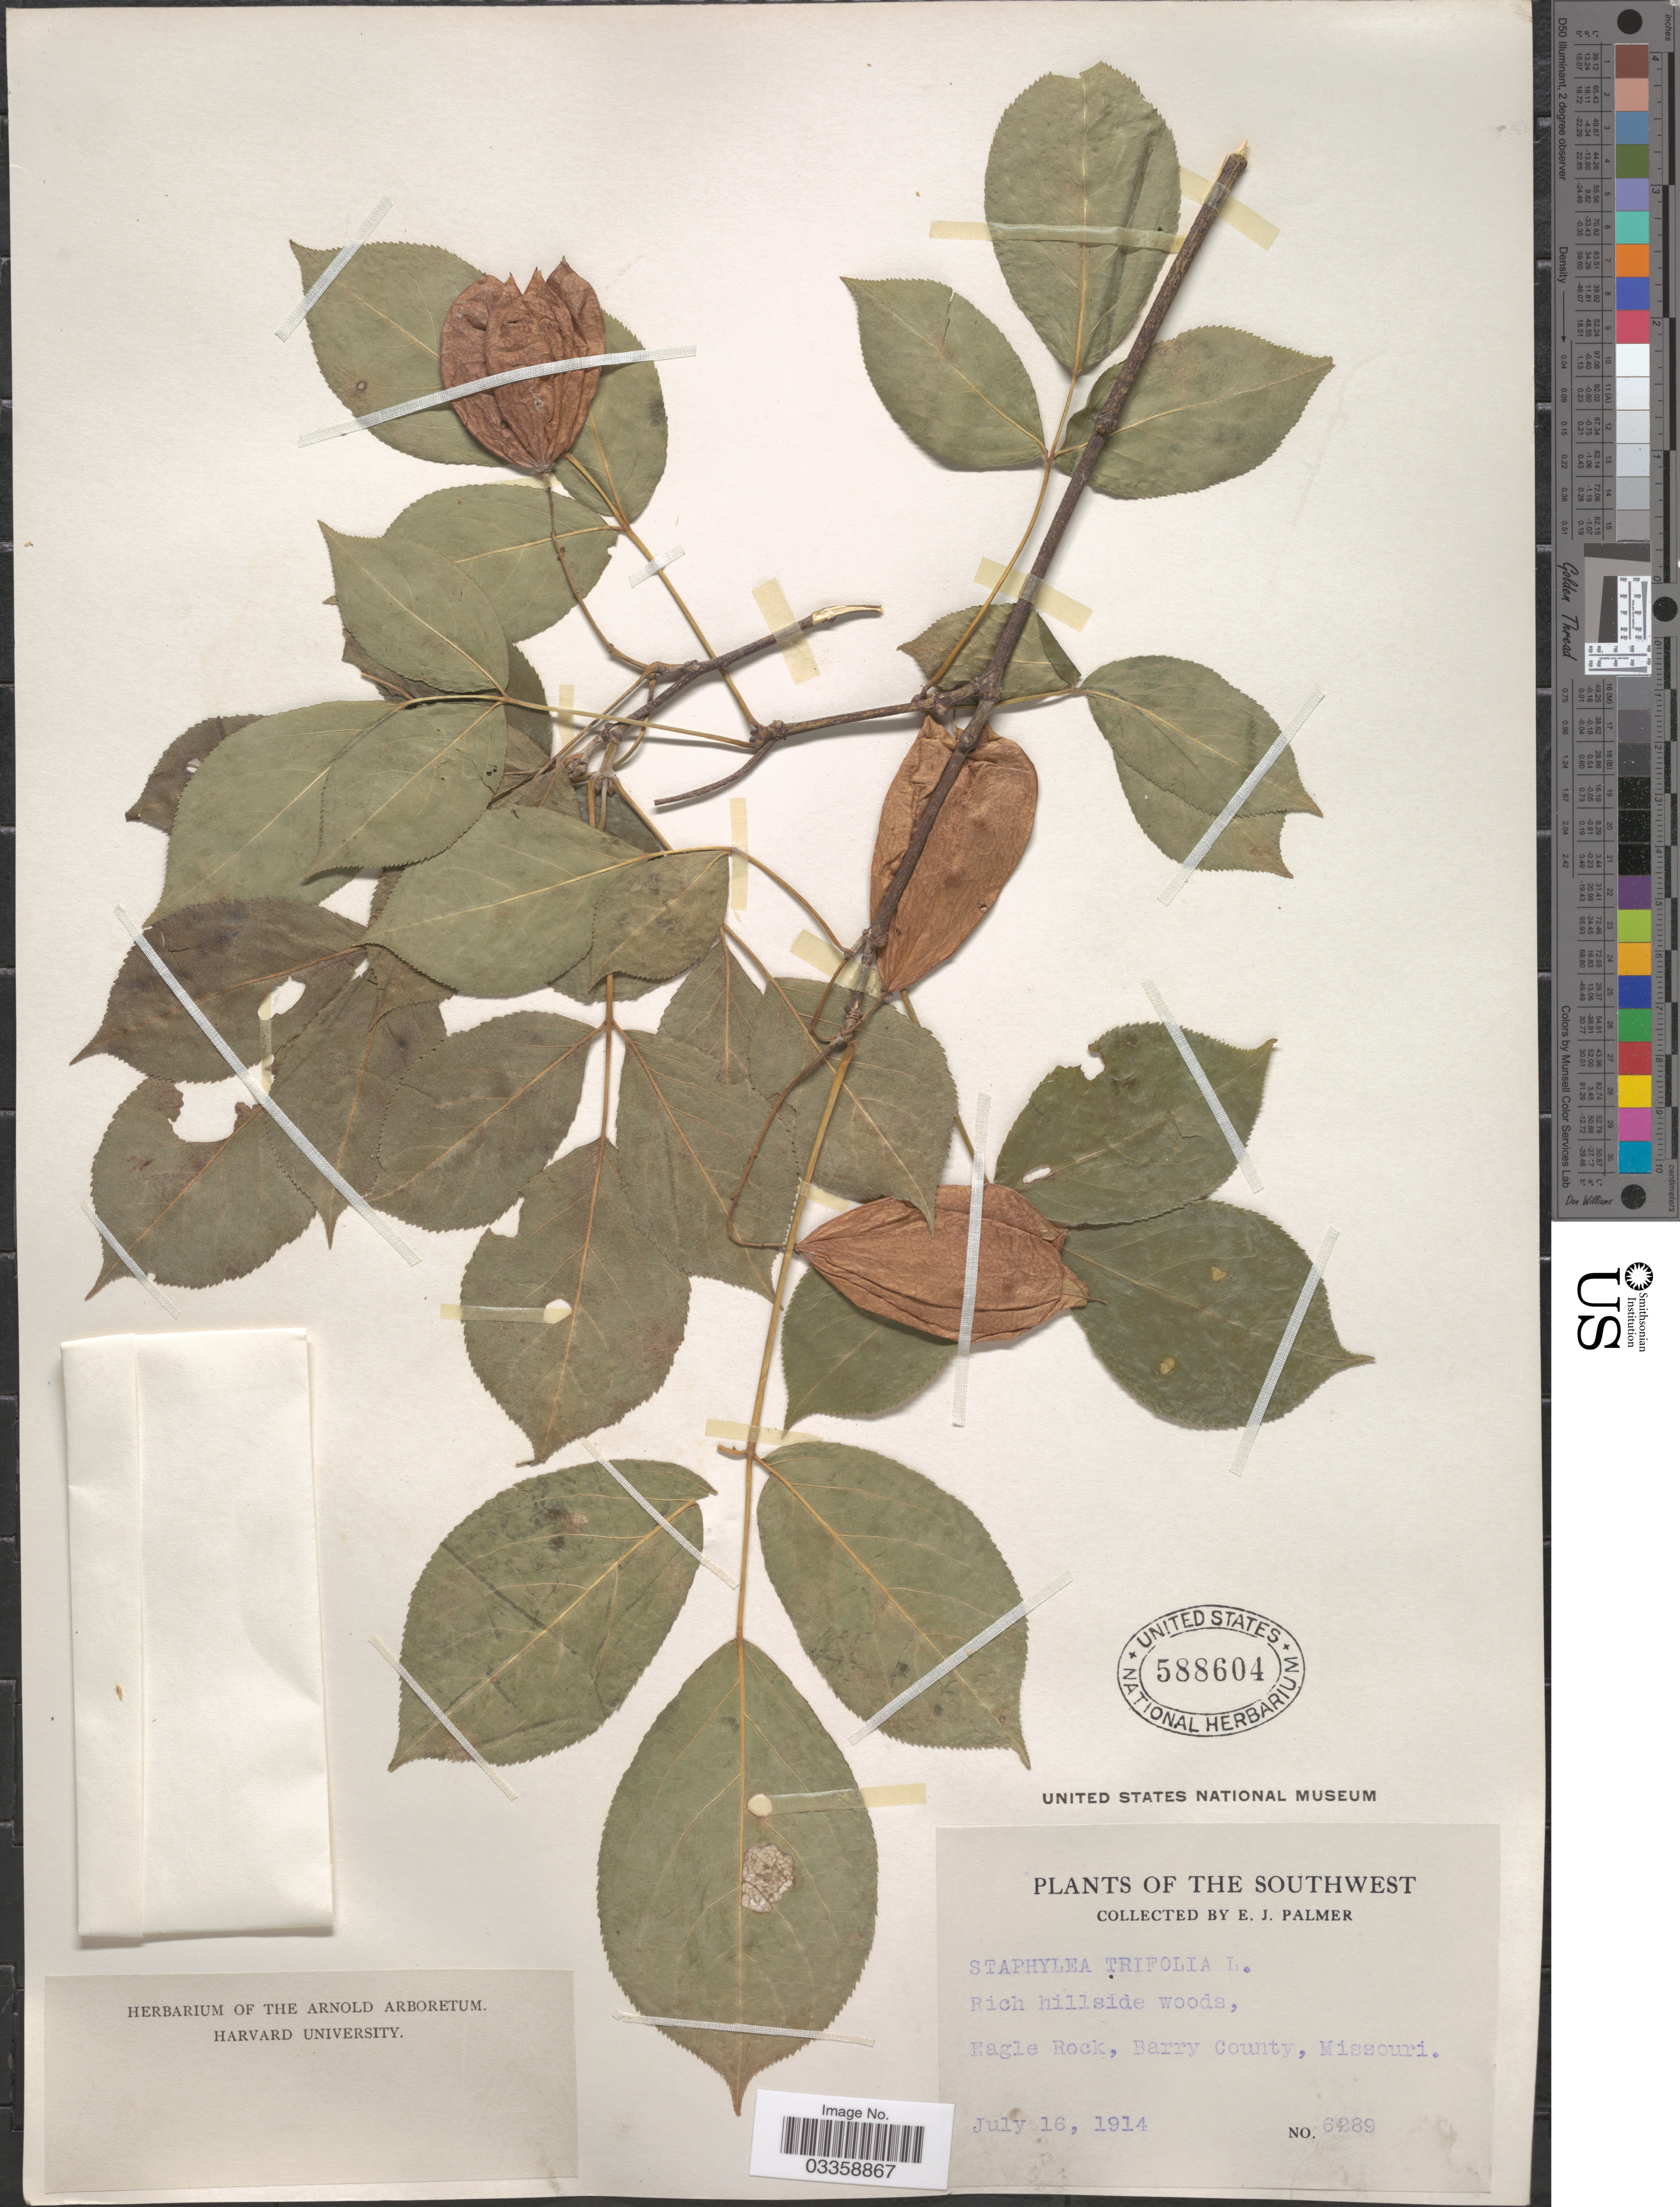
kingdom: Plantae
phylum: Tracheophyta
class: Magnoliopsida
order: Crossosomatales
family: Staphyleaceae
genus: Staphylea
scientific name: Staphylea trifolia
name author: L.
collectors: E. J. Palmer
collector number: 6289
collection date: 1914-07-16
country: United States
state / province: Missouri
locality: The Southwest. Eagle Rock, Barry County.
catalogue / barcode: US 588604